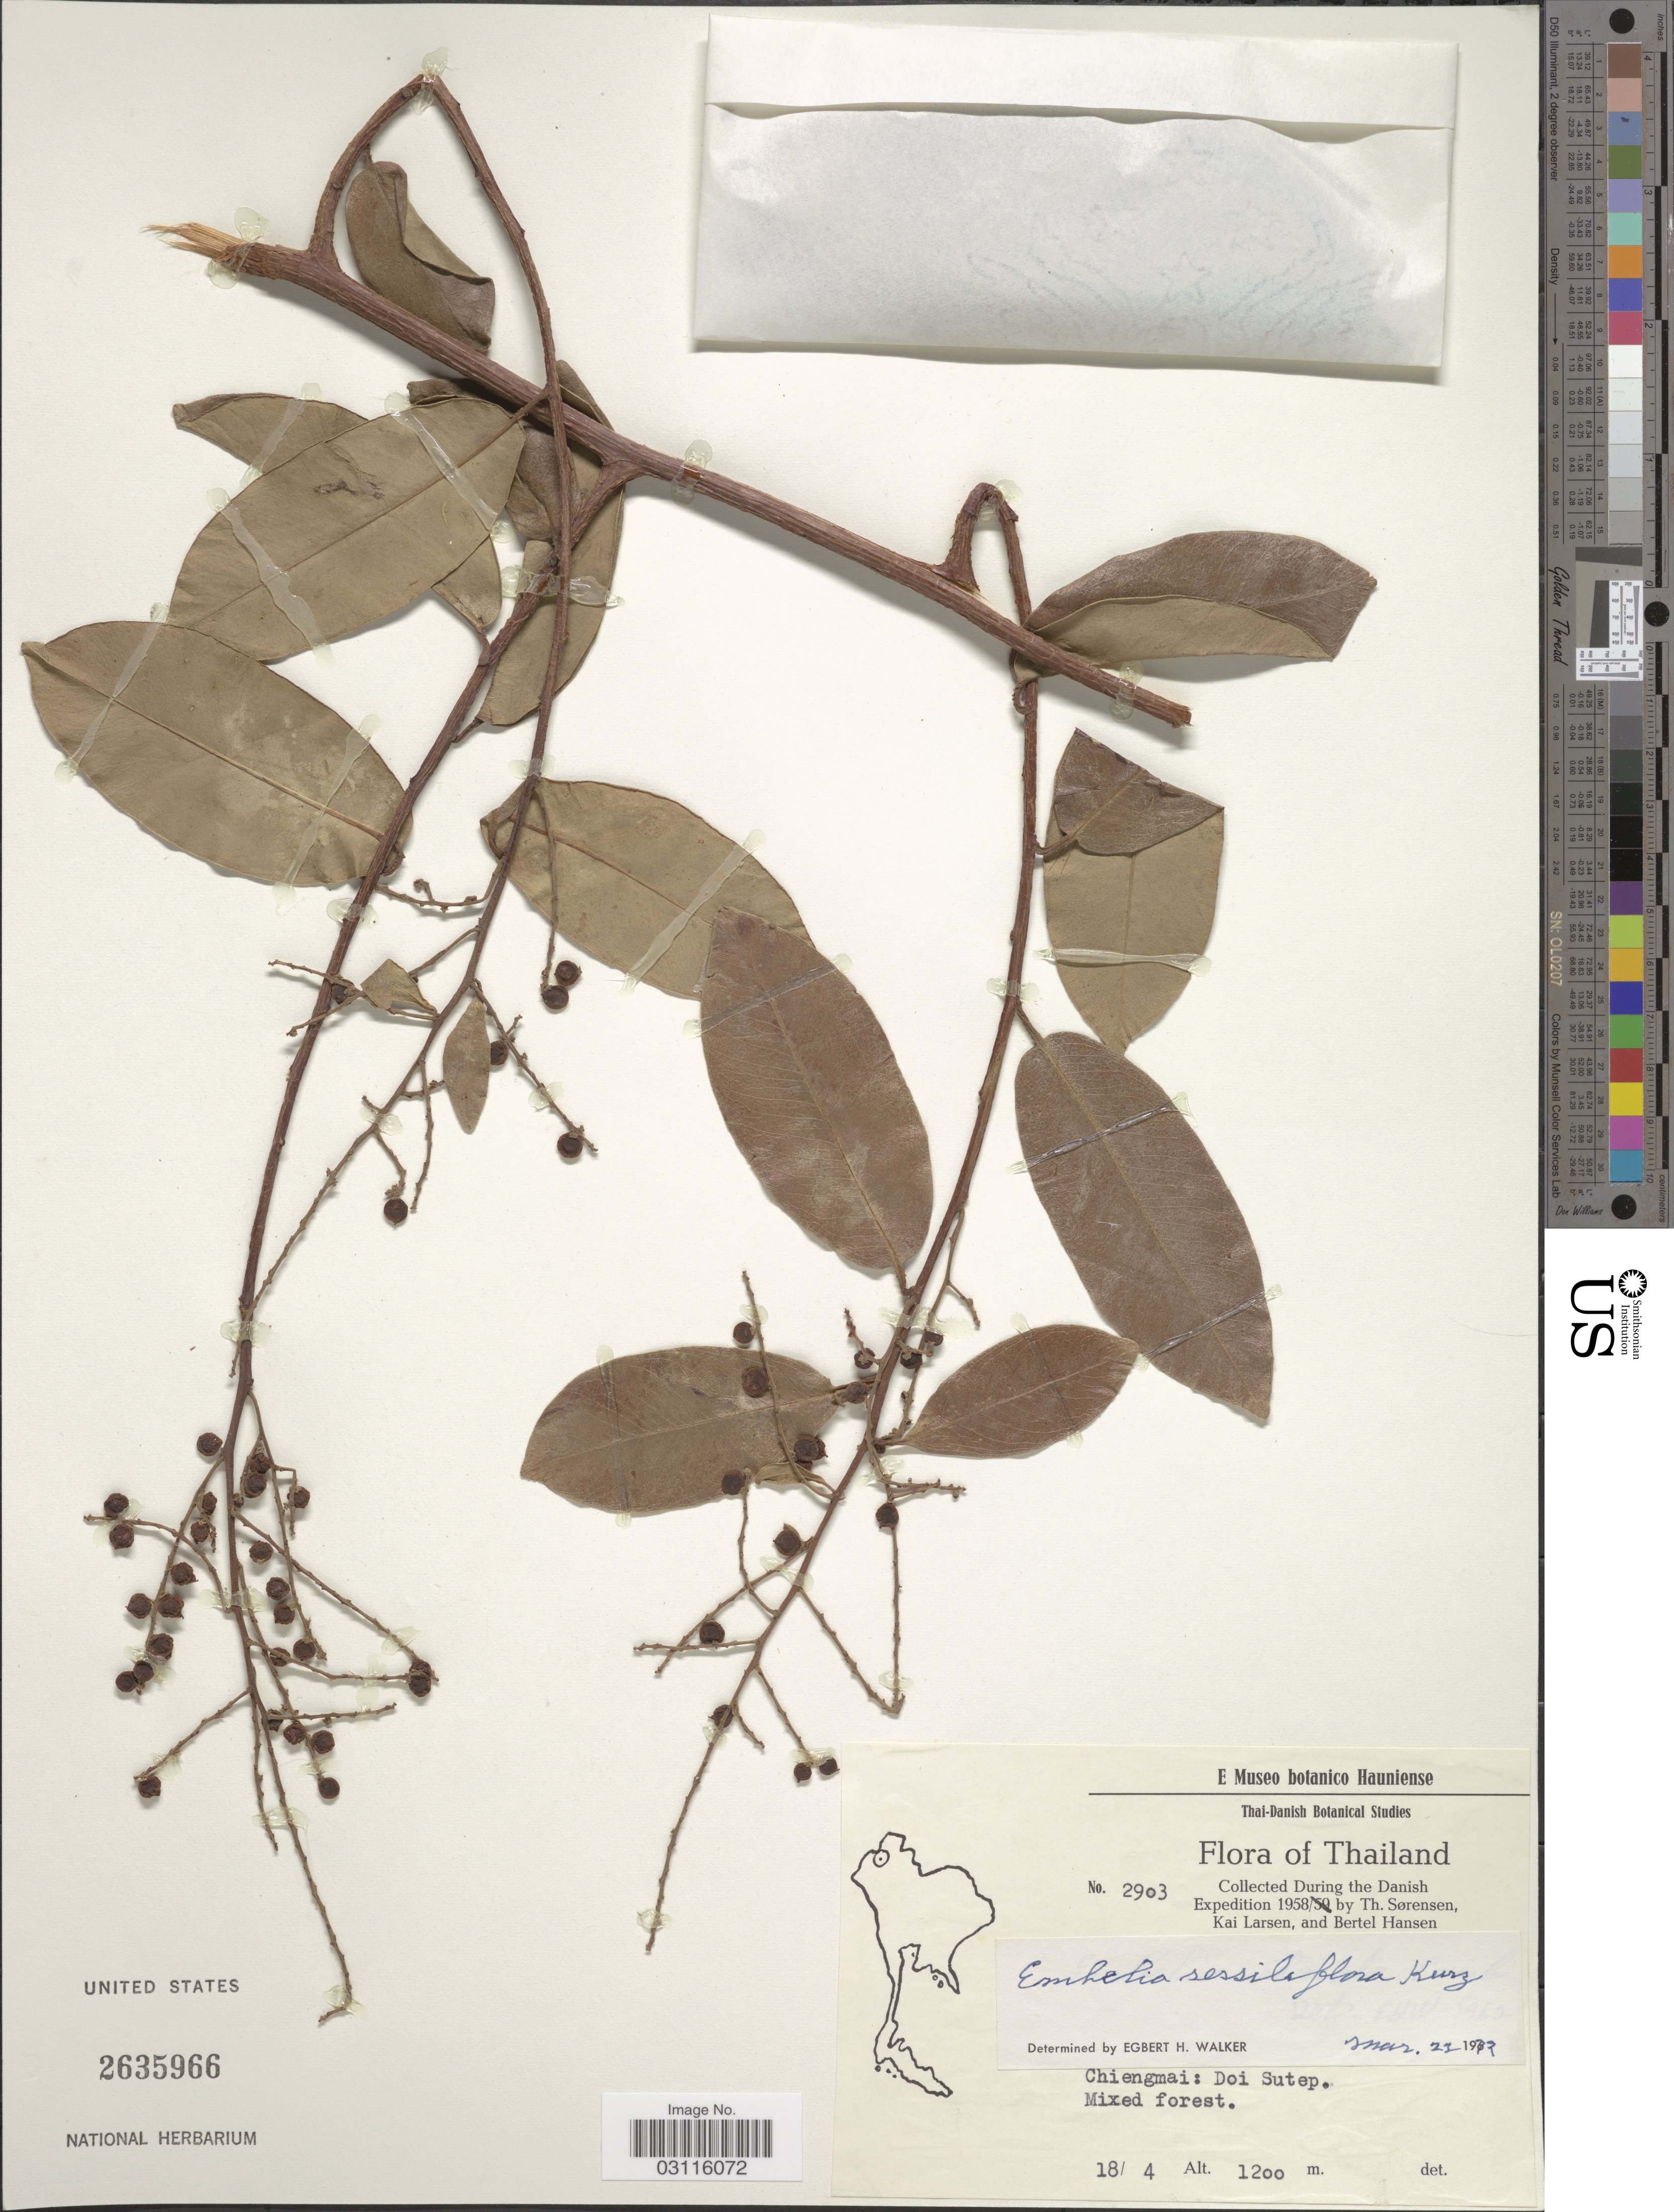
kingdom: Plantae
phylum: Tracheophyta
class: Magnoliopsida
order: Ericales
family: Primulaceae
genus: Embelia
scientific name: Embelia sessiliflora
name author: Kurz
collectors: T. Sorensen, K. Larsen & B. Hansen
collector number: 2903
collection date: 1958-04-18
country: Thailand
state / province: Chiang Mai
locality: Chiengmai: Doi Sutep.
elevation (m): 1200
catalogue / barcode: US 2635966